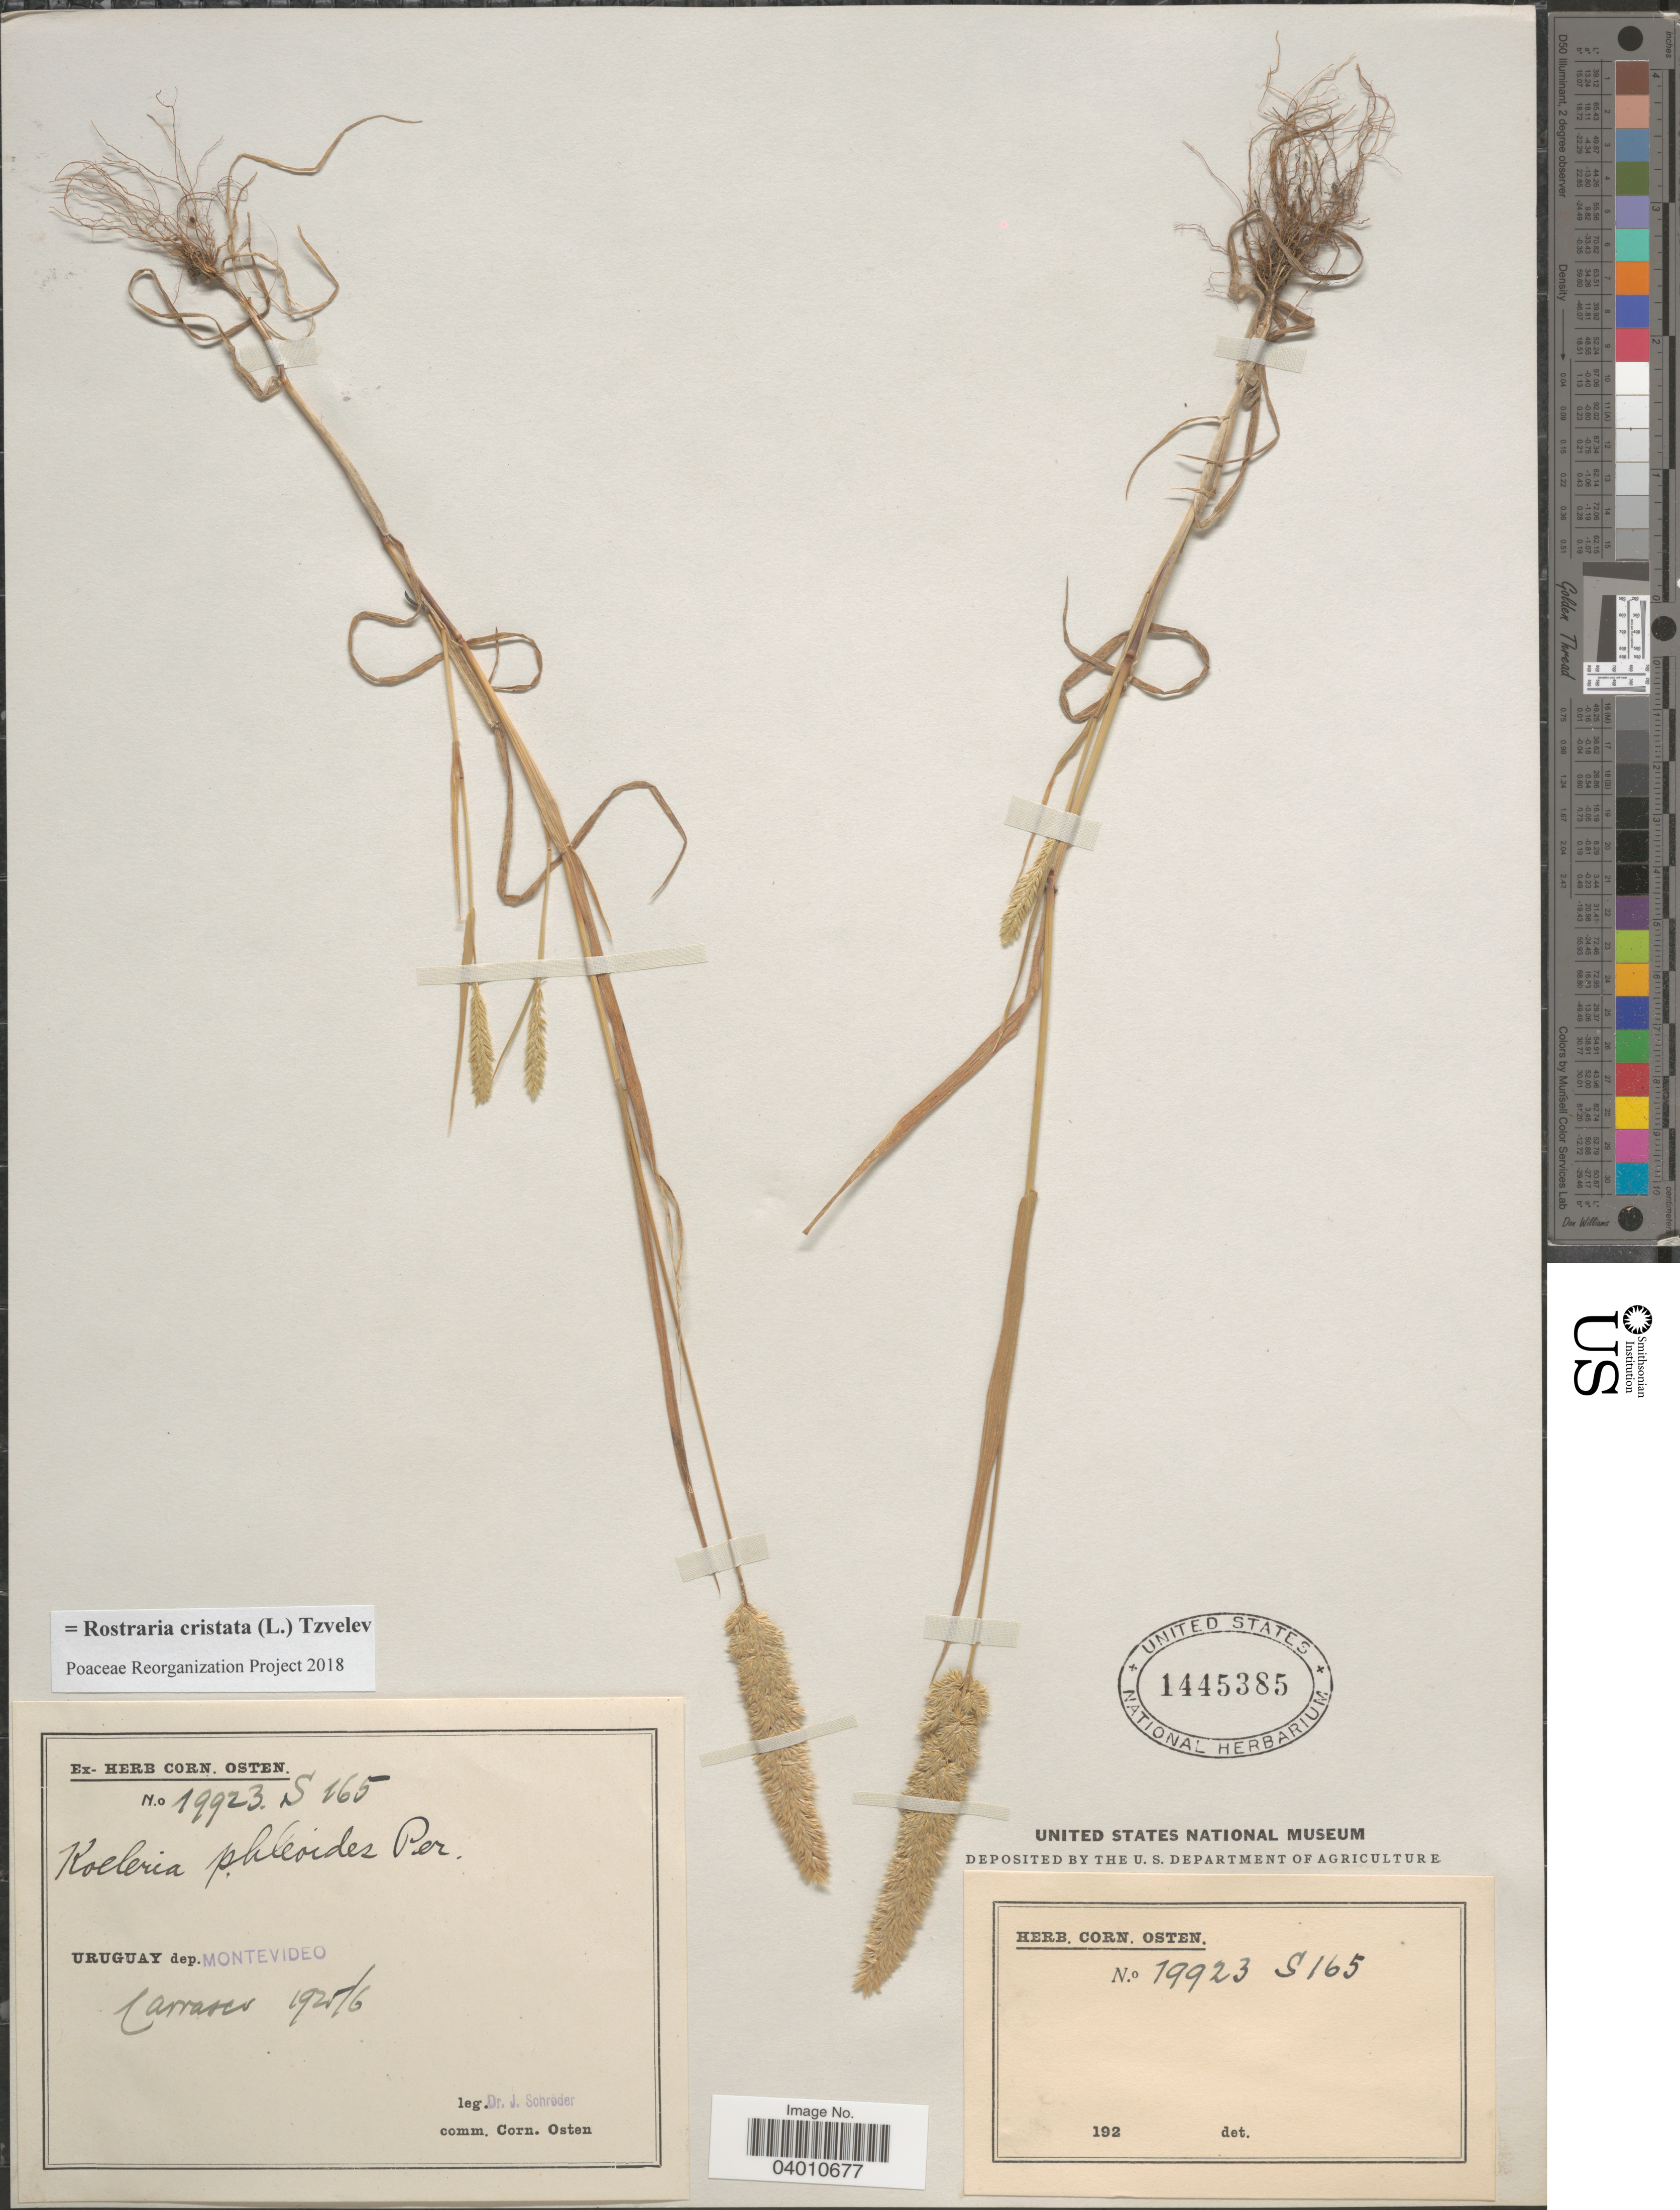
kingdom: Plantae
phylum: Tracheophyta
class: Liliopsida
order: Poales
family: Poaceae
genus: Rostraria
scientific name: Rostraria cristata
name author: (L.) Tzvelev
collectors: J. Schröder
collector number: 19923/S165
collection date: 1925/1926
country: Uruguay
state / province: Montevideo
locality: Dep. Montevideo. Carrasco.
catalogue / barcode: US 1445385